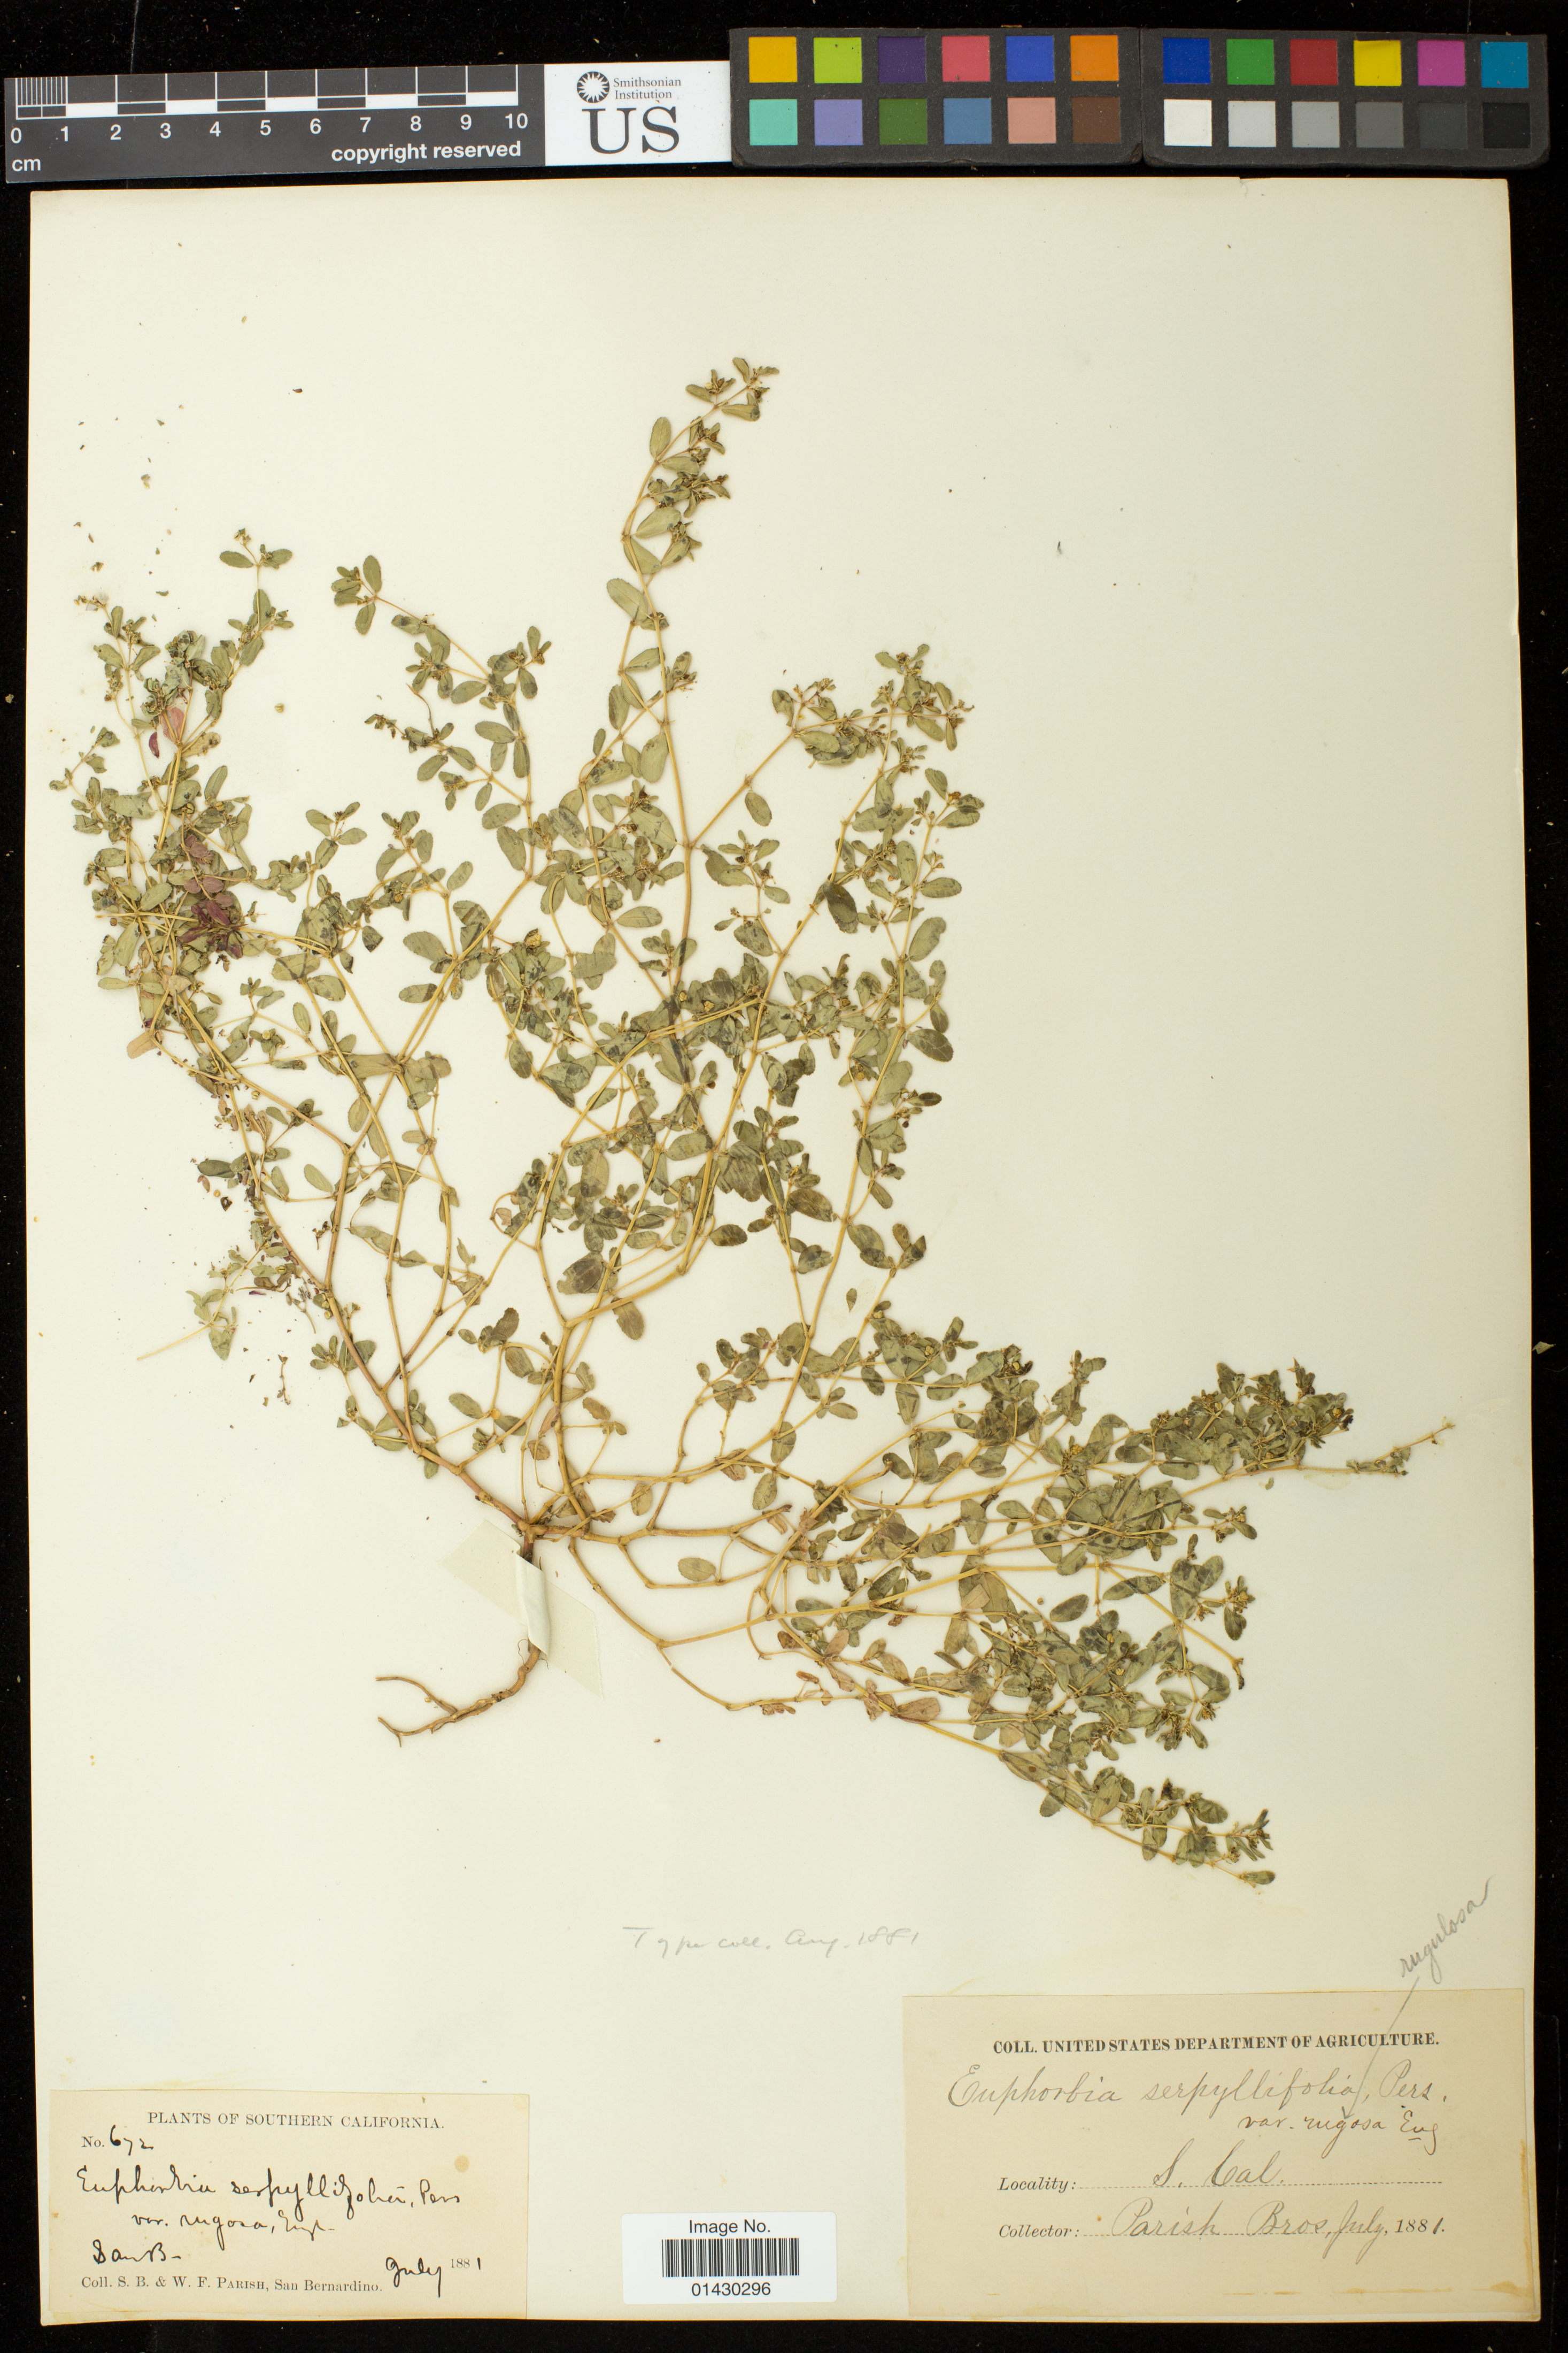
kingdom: Plantae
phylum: Tracheophyta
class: Magnoliopsida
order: Malpighiales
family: Euphorbiaceae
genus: Euphorbia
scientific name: Euphorbia serpillifolia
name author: Pers.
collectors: S. B. Parish & W. F. Parish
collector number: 672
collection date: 1881-07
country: United States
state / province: California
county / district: San Bernardino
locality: San Bernadino